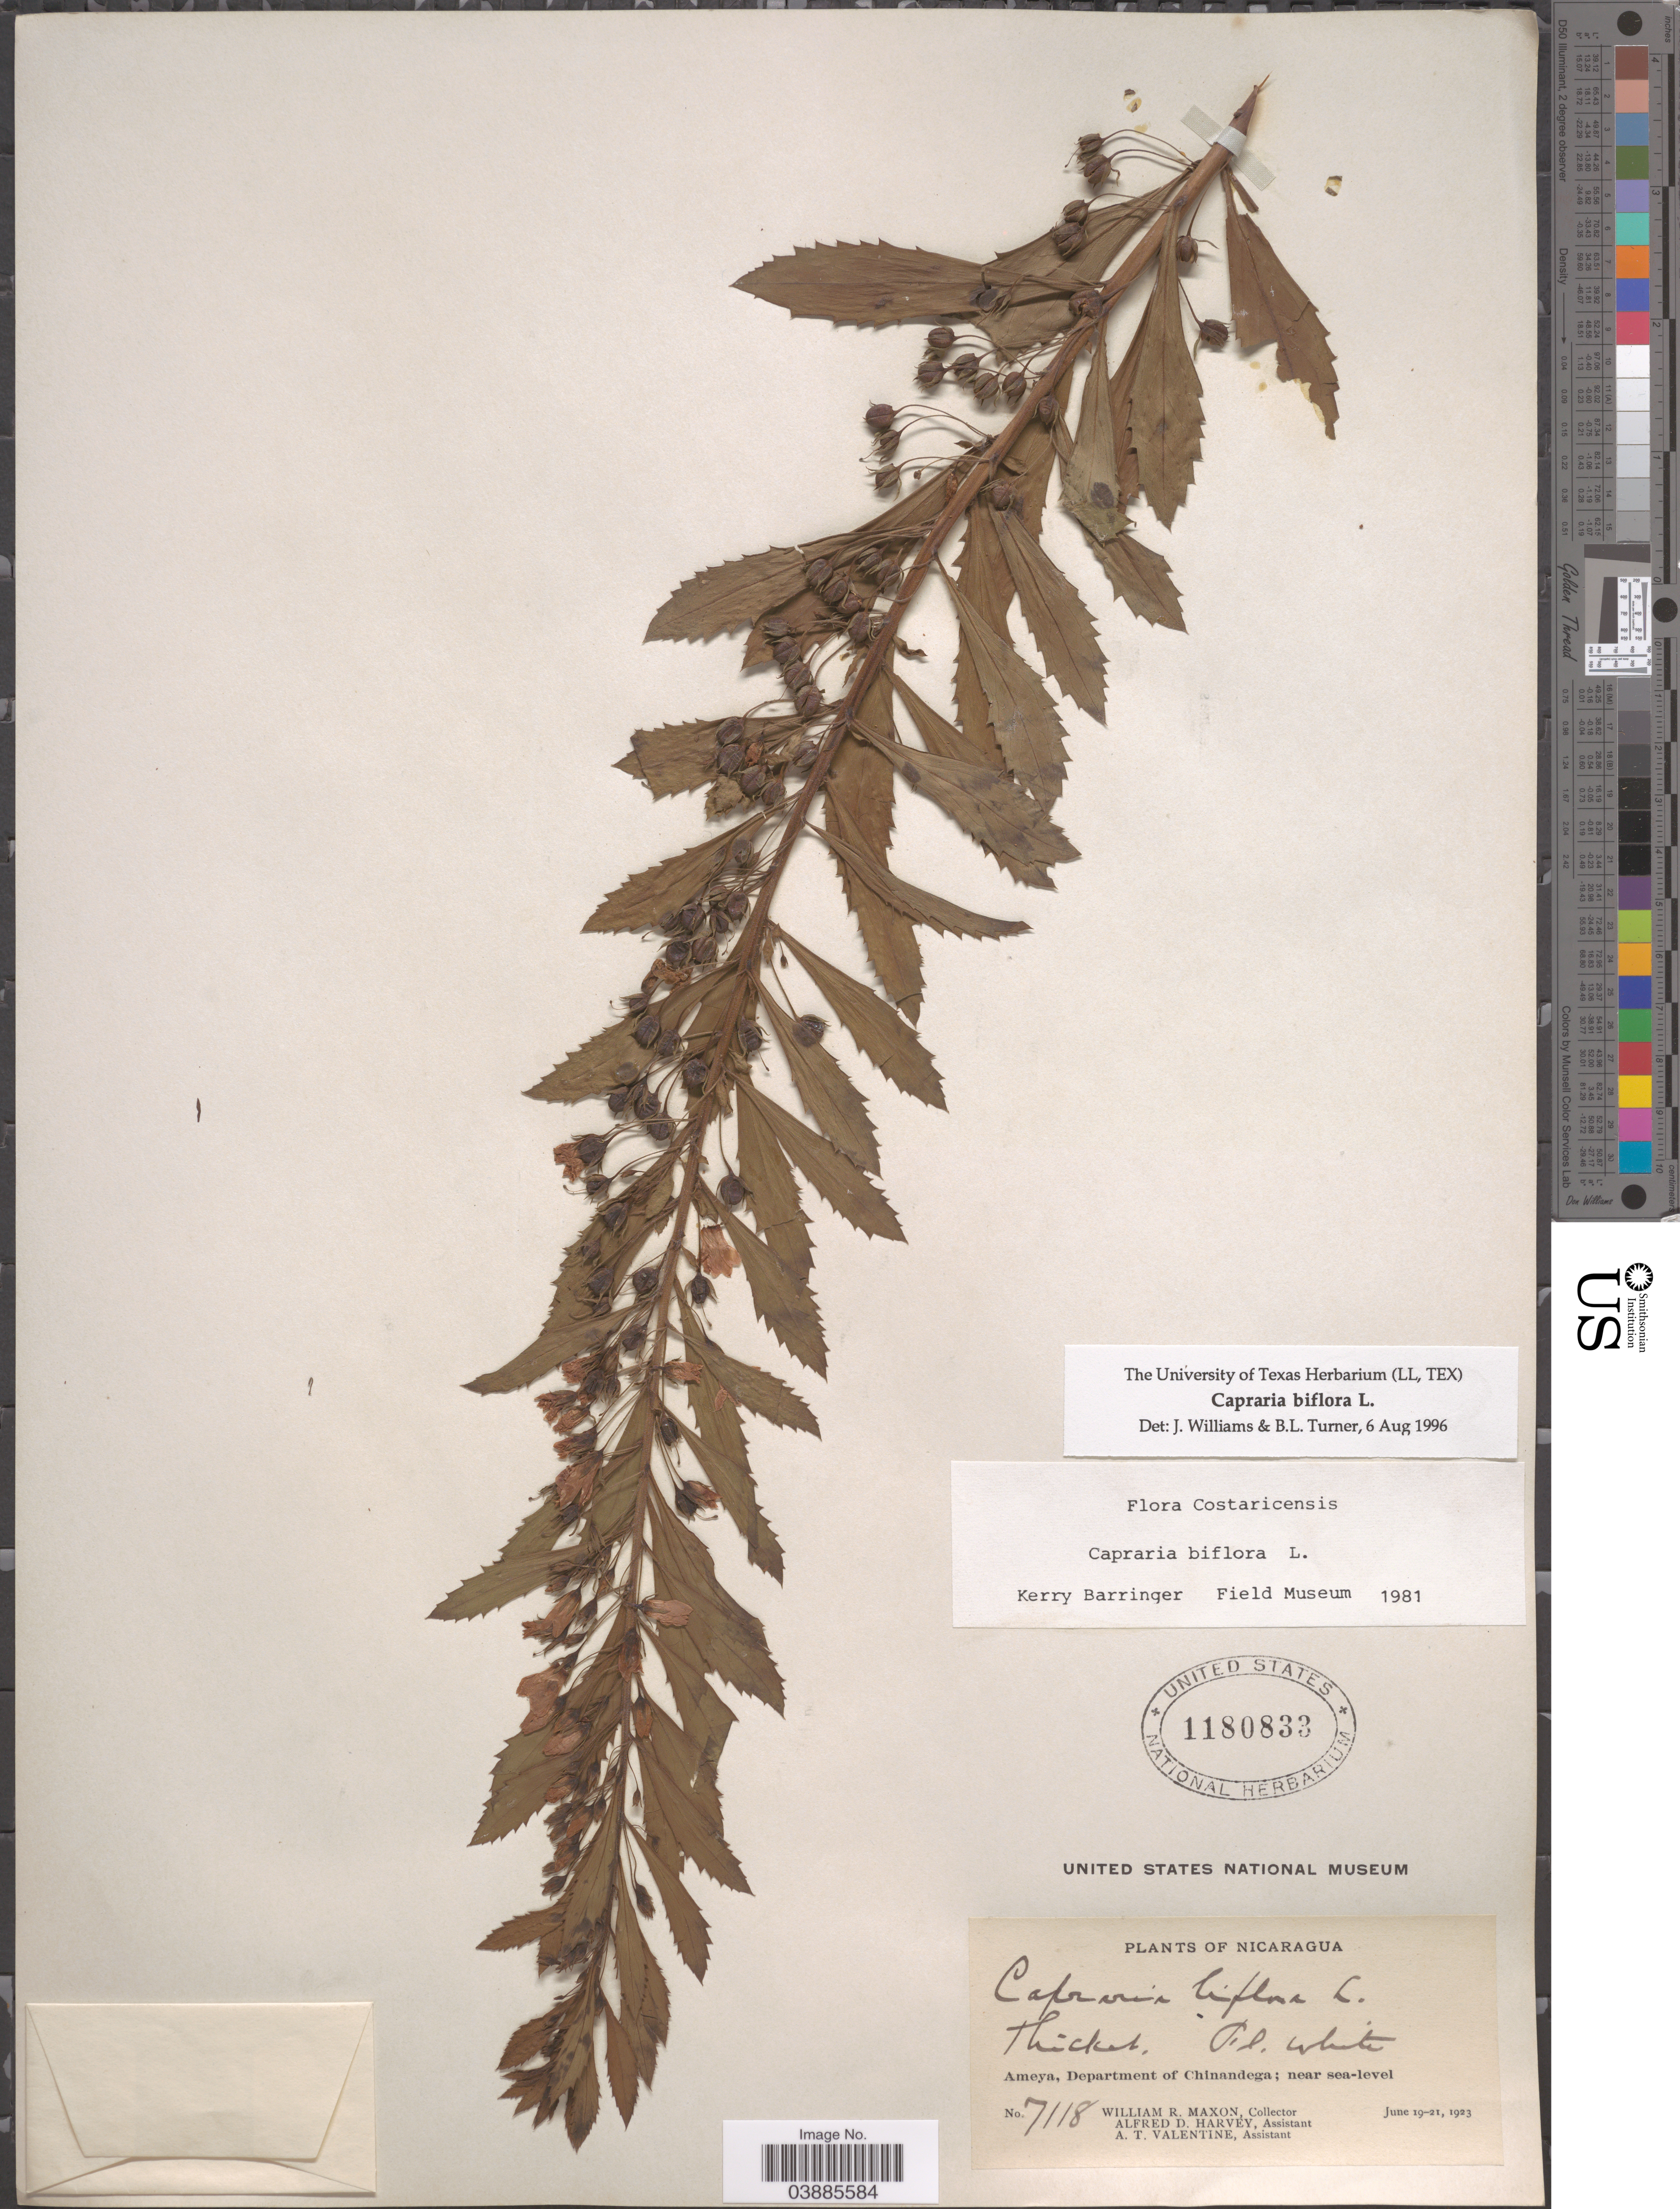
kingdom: Plantae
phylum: Tracheophyta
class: Magnoliopsida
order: Lamiales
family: Scrophulariaceae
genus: Capraria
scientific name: Capraria biflora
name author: L.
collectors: W. R. Maxon, A. D. Harvey & A. Valentine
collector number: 7118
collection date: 1923-06-19/1923-06-21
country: Nicaragua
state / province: Chinandega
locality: Ameya, Department of Chinandega.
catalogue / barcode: US 1180833